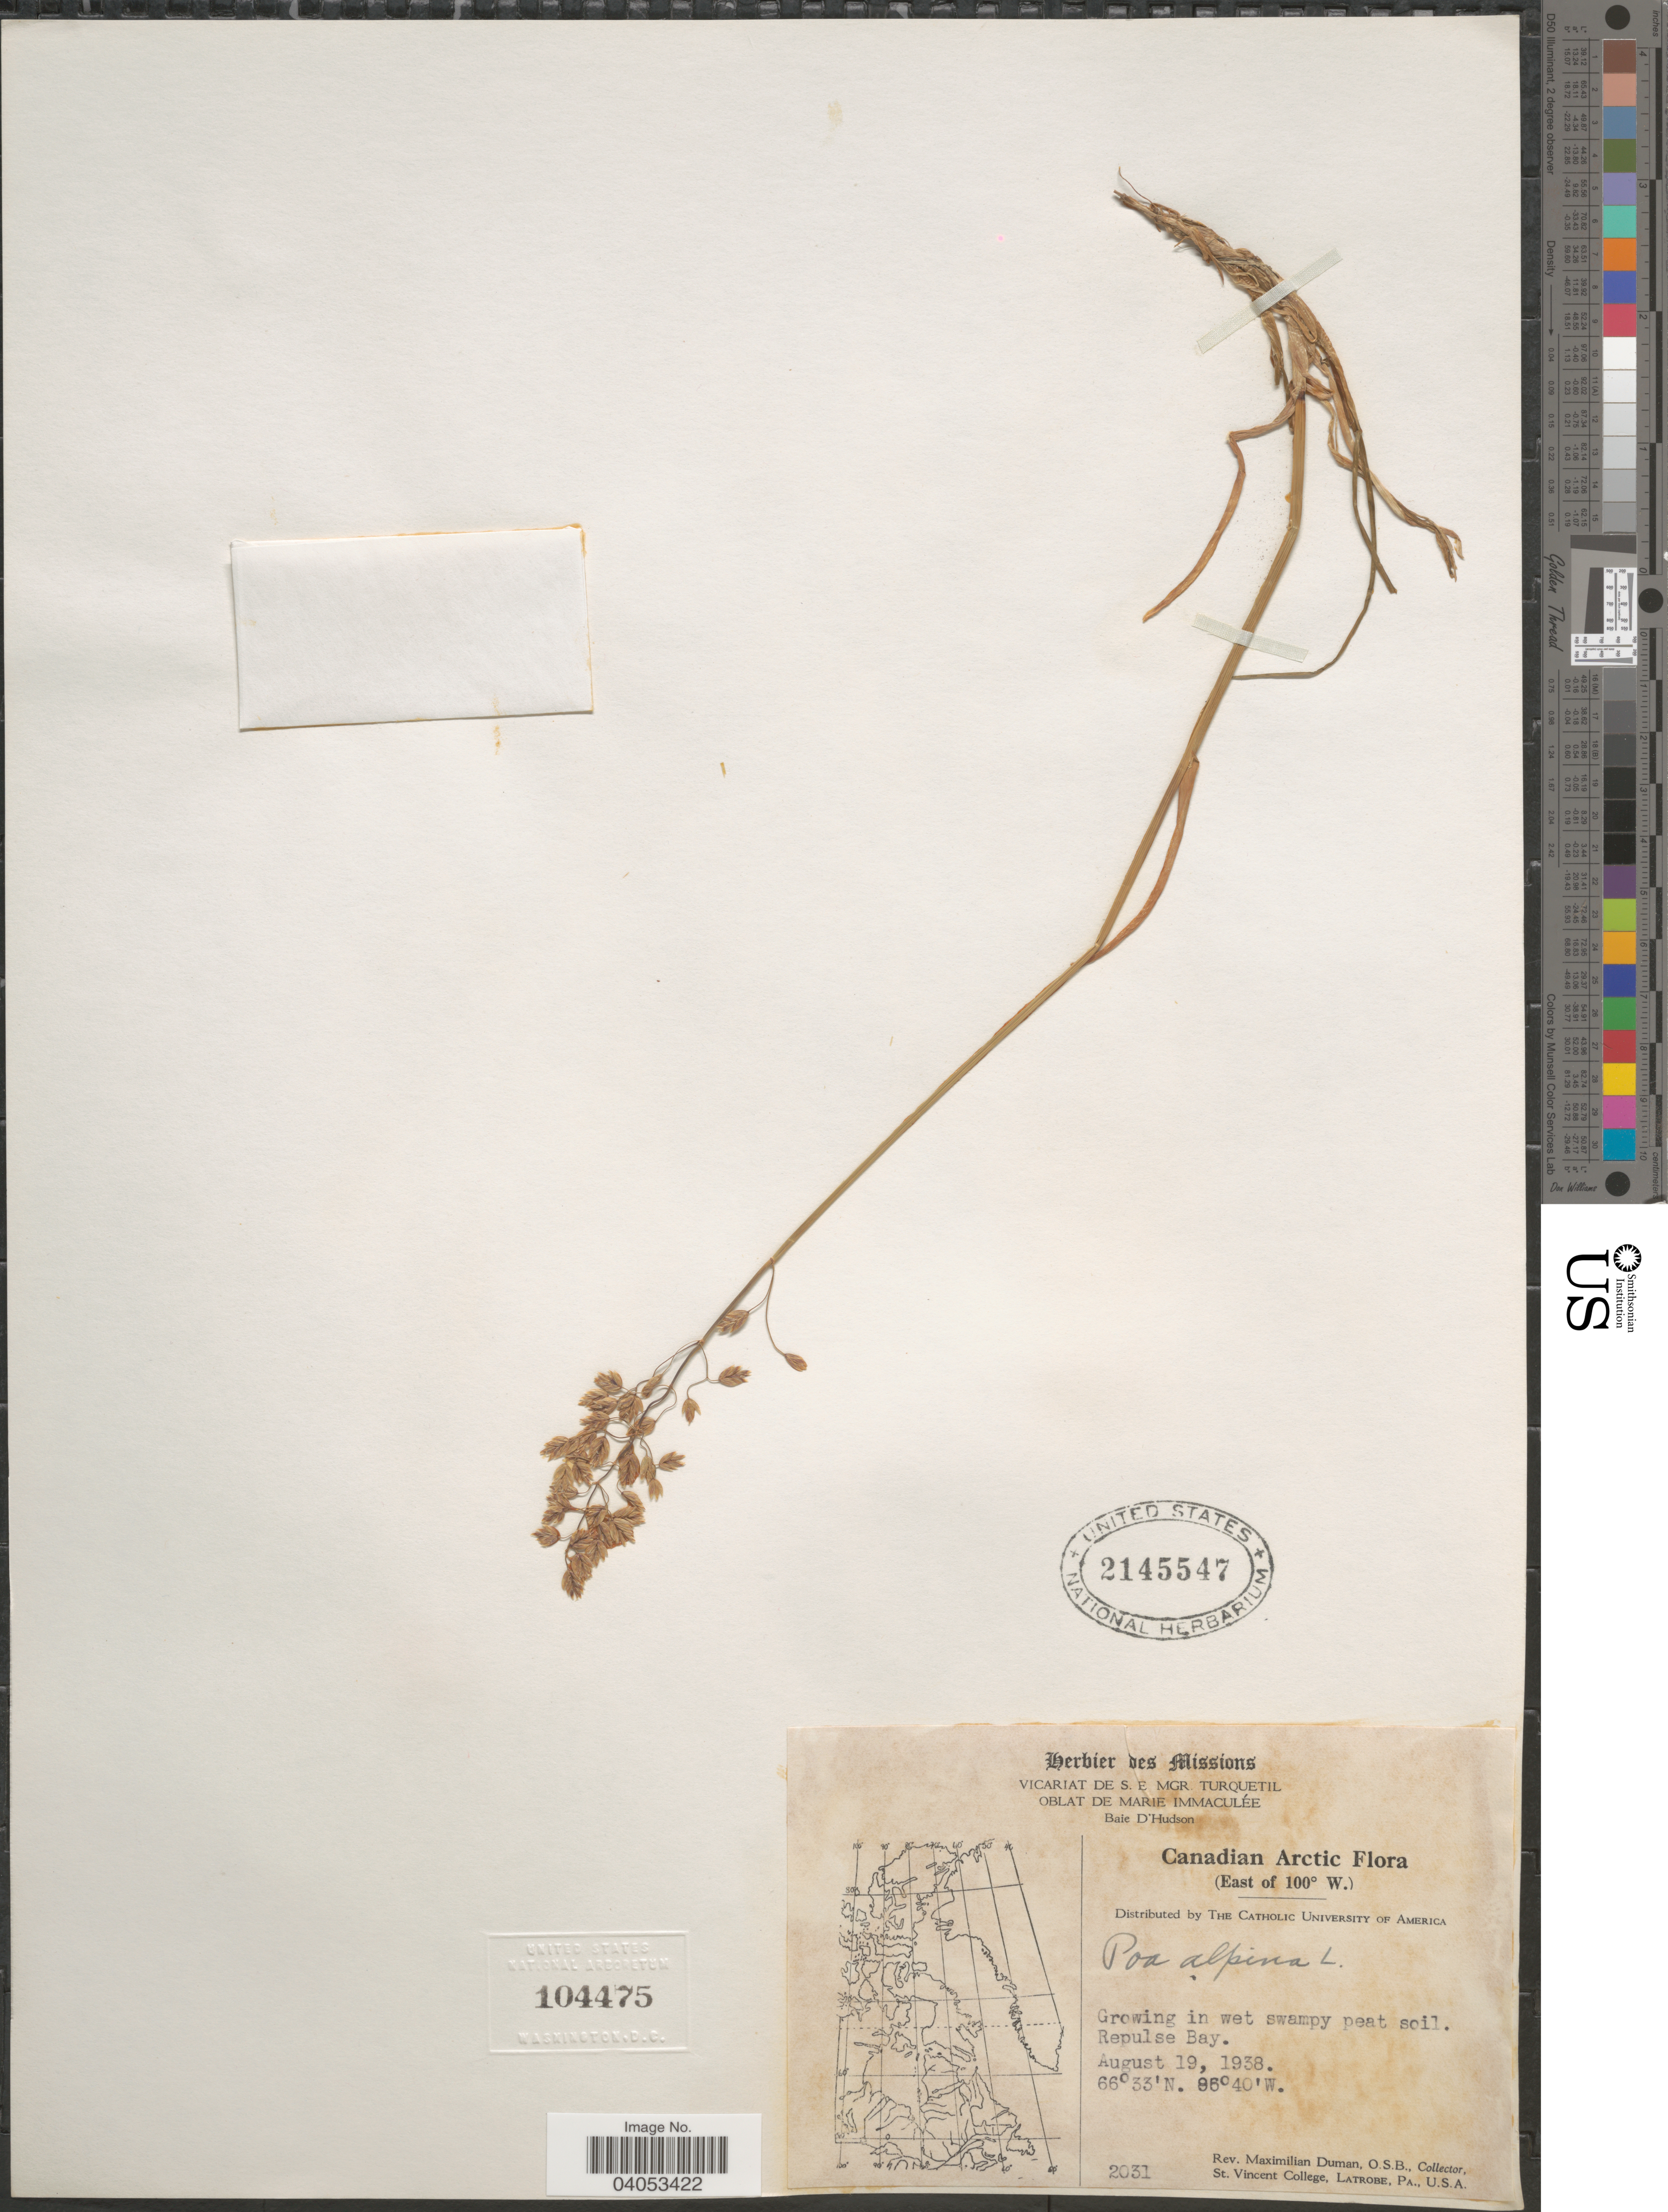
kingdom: Plantae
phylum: Tracheophyta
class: Liliopsida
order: Poales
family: Poaceae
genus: Poa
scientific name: Poa alpina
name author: L.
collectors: M. Duman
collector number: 2031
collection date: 1938-08-19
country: Canada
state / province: Nunavut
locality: Canadian Arctic. (East of 100° W.). Repulse Bay.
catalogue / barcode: US 2145547